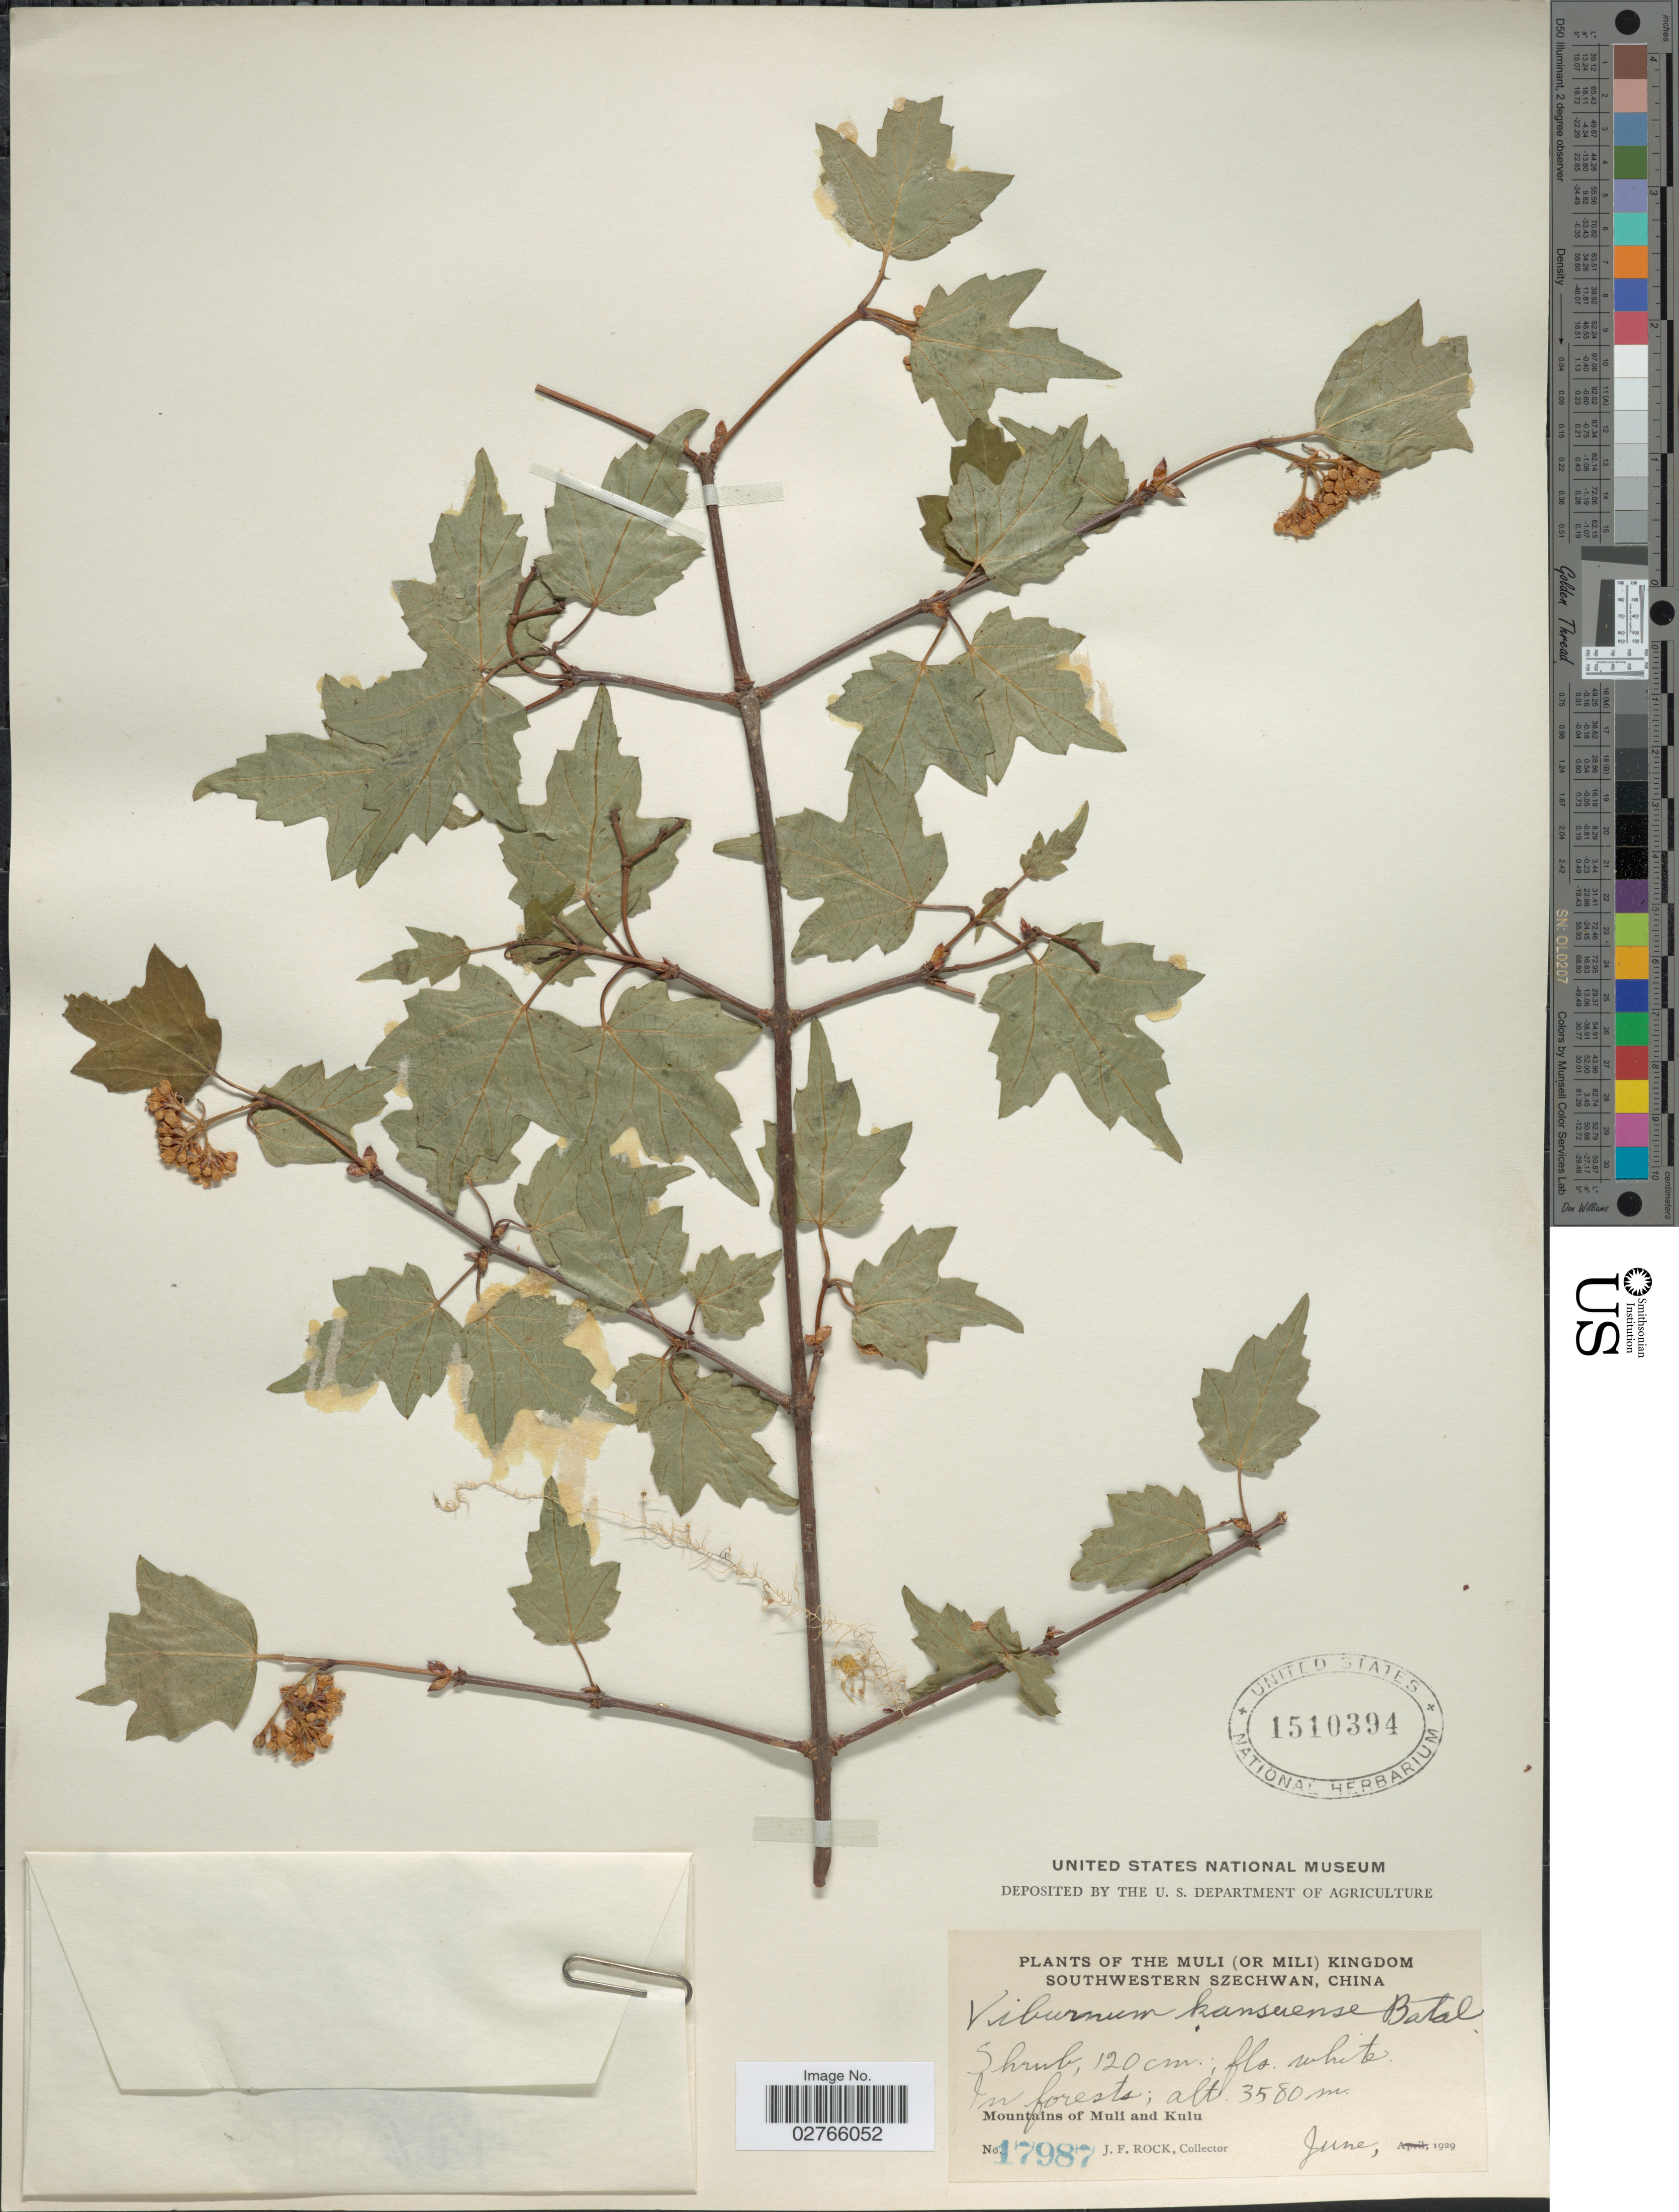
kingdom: Plantae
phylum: Tracheophyta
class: Magnoliopsida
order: Dipsacales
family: Viburnaceae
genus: Viburnum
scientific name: Viburnum kansuense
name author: Batalin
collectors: J. Rock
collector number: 17987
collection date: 1929-06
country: China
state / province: Sichuan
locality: The Muli (or Mili) southwestern Szechwan, Mountains of Muli and Kulu.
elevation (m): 3580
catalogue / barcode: US 1510394